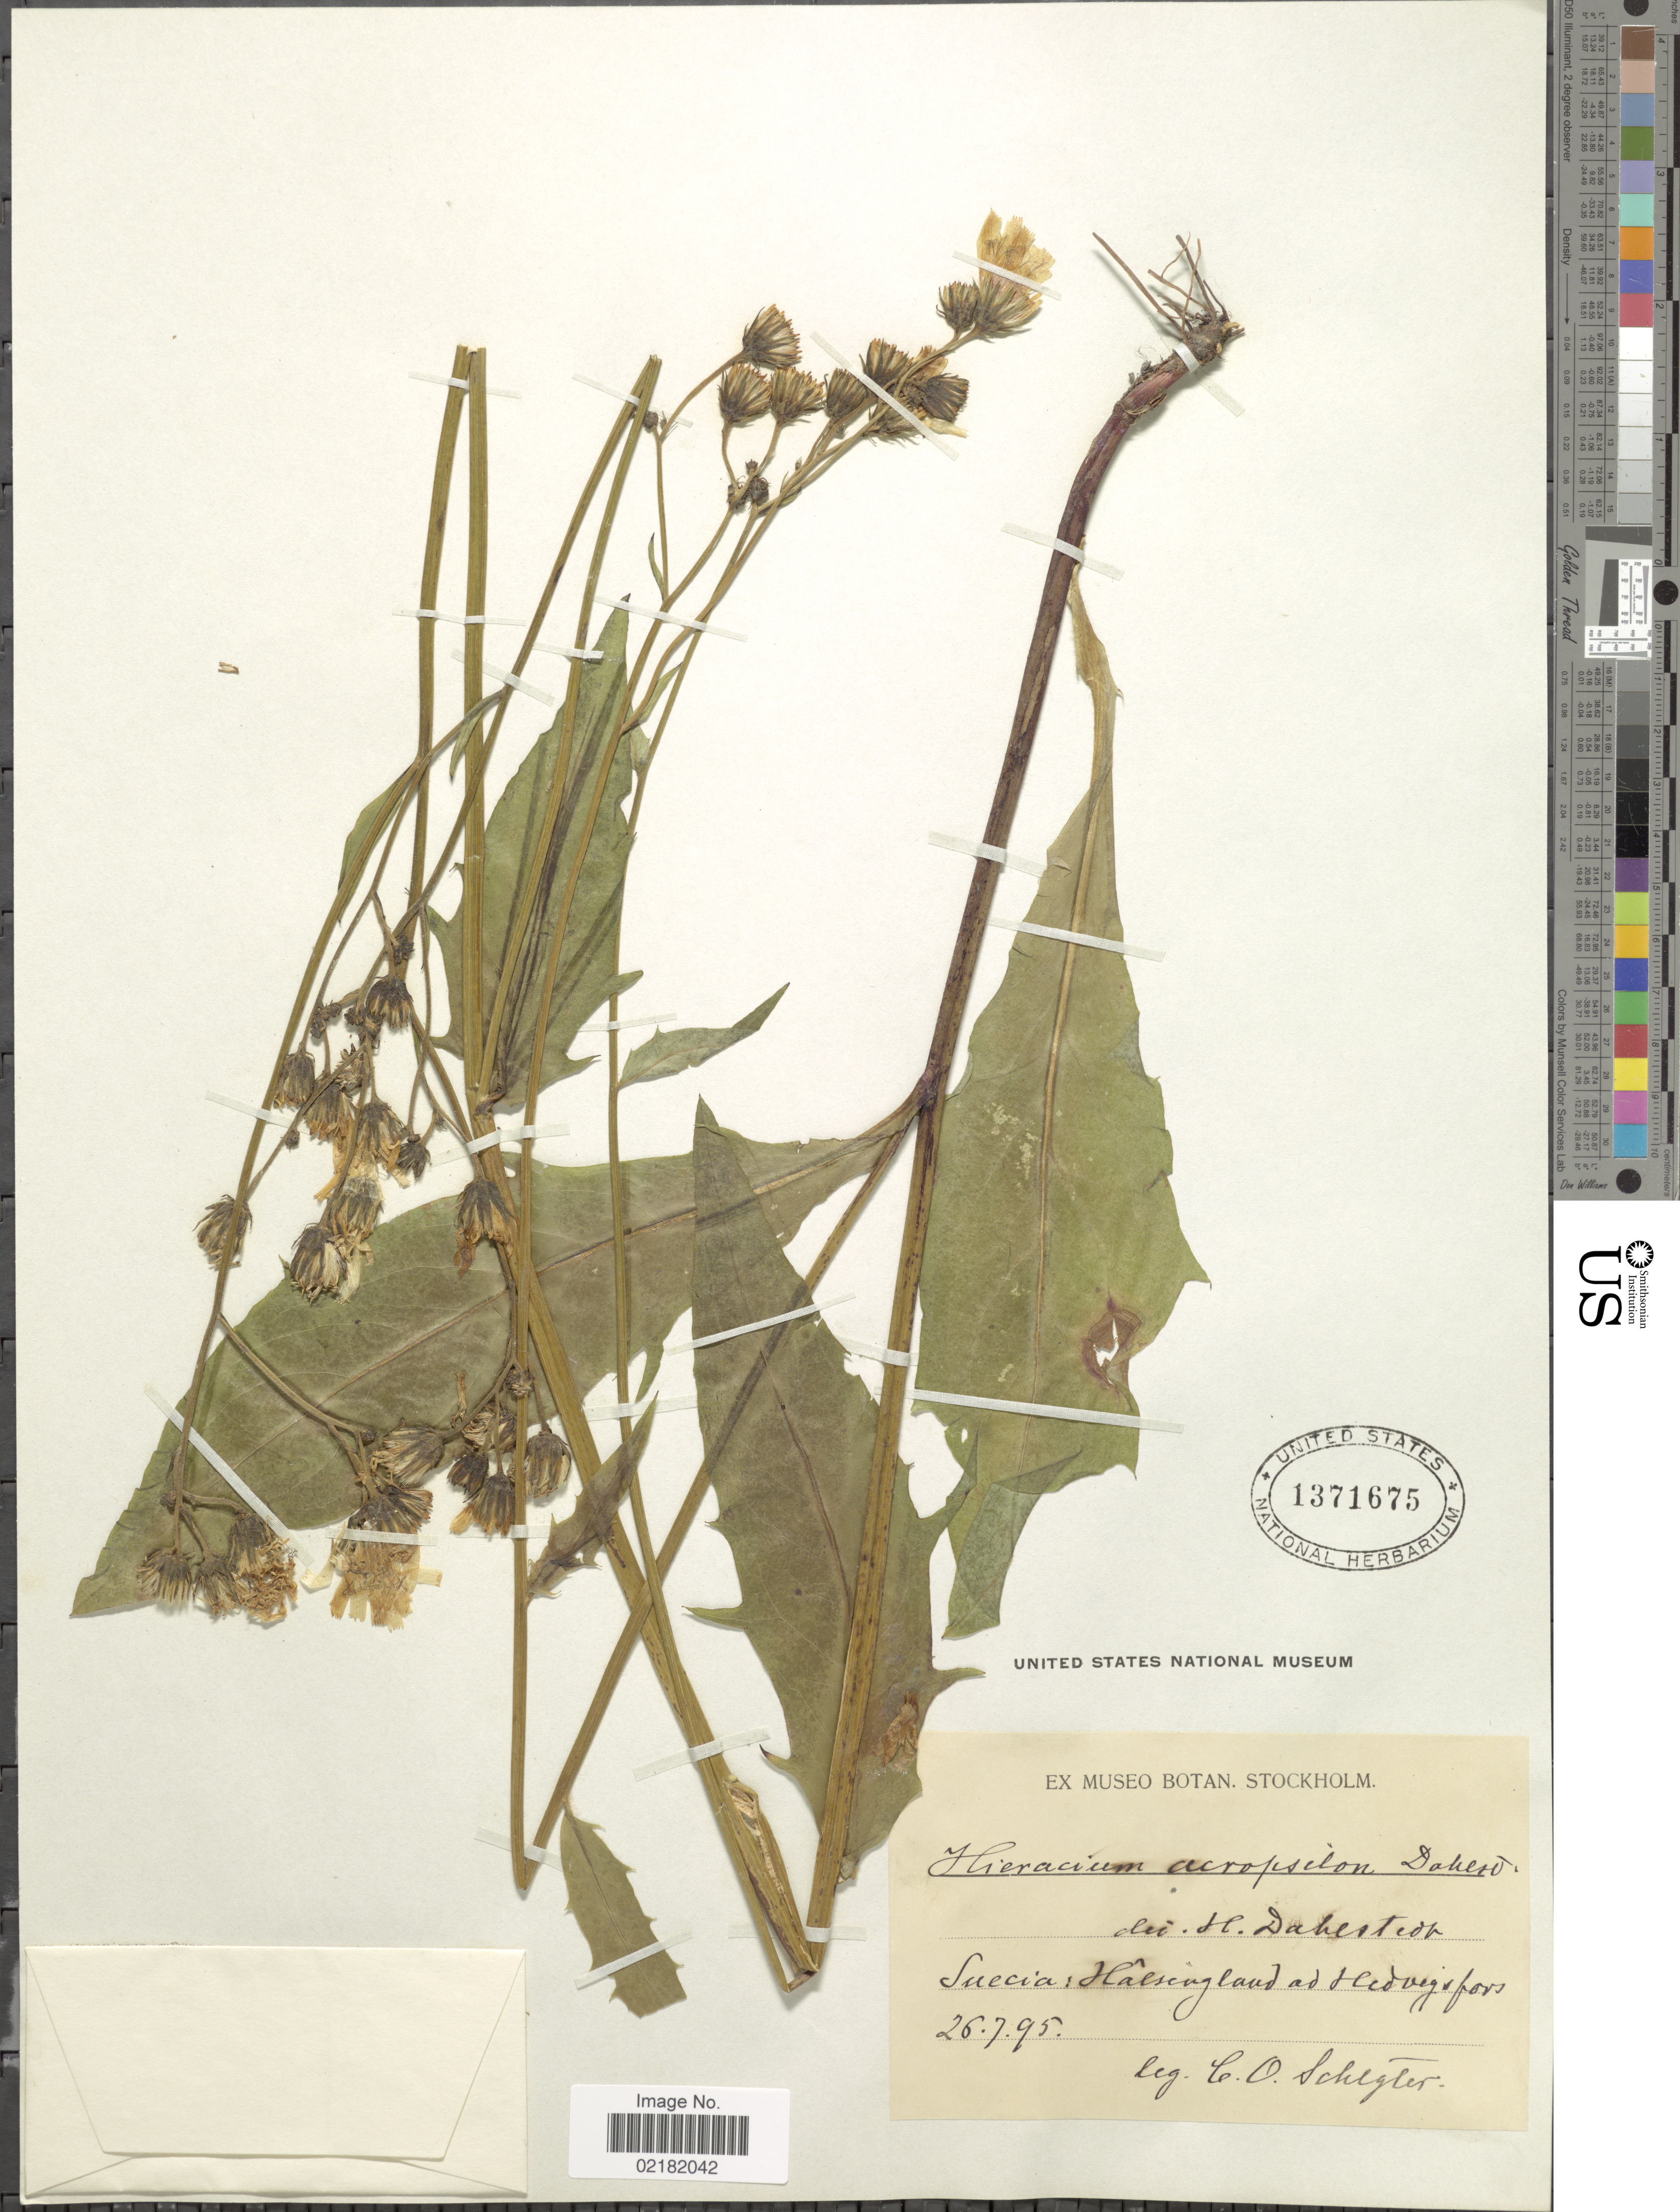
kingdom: Plantae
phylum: Tracheophyta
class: Magnoliopsida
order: Asterales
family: Asteraceae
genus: Hieracium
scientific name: Hieracium acropsilon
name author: Dahlst.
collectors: C. Schlyter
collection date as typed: Transcribed d/m/y: 26/7/95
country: Sweden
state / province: Gavleborg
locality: Suecia: Halsingland ad Hedvegsfors. [interpreted]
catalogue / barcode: US 1371675